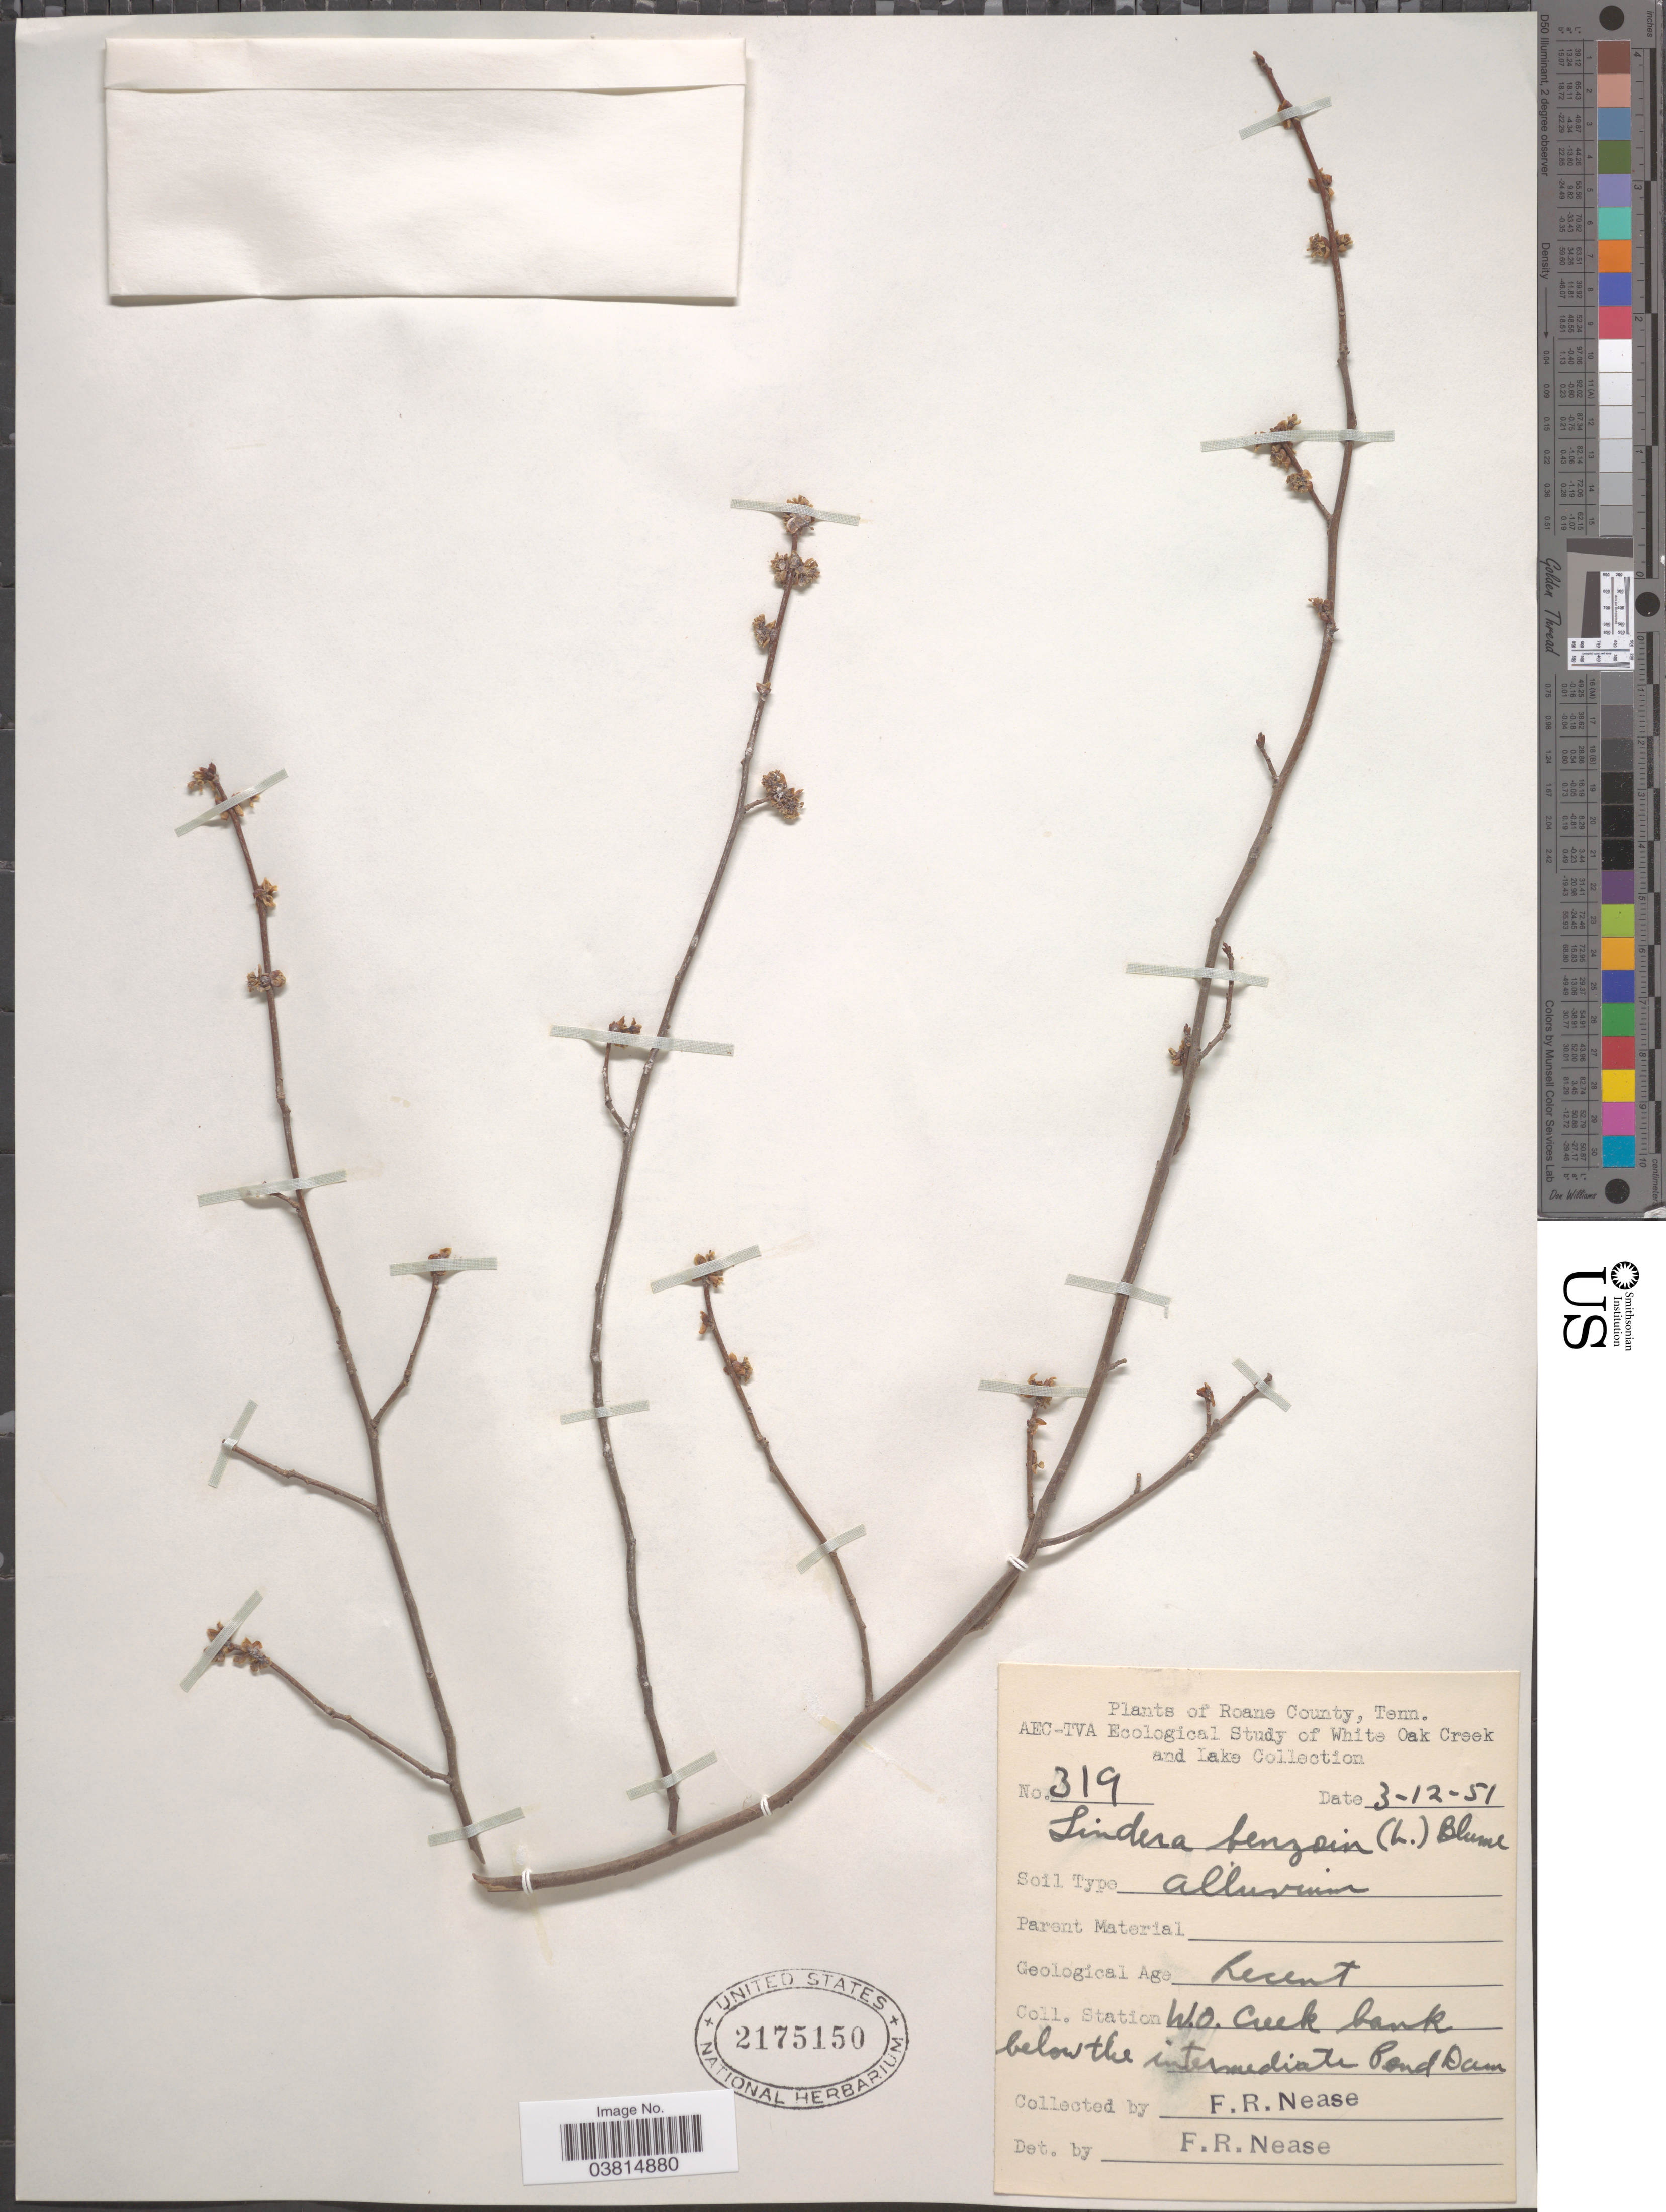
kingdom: Plantae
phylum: Tracheophyta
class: Magnoliopsida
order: Laurales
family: Lauraceae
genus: Lindera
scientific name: Lindera benzoin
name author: (L.) Blume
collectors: F. Nease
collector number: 319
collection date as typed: Transcribed d/m/y: 12/3/51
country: United States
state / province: Tennessee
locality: Roane County. Station W. O. Creek bank below the intermediate Pond Dam.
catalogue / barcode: US 2175150